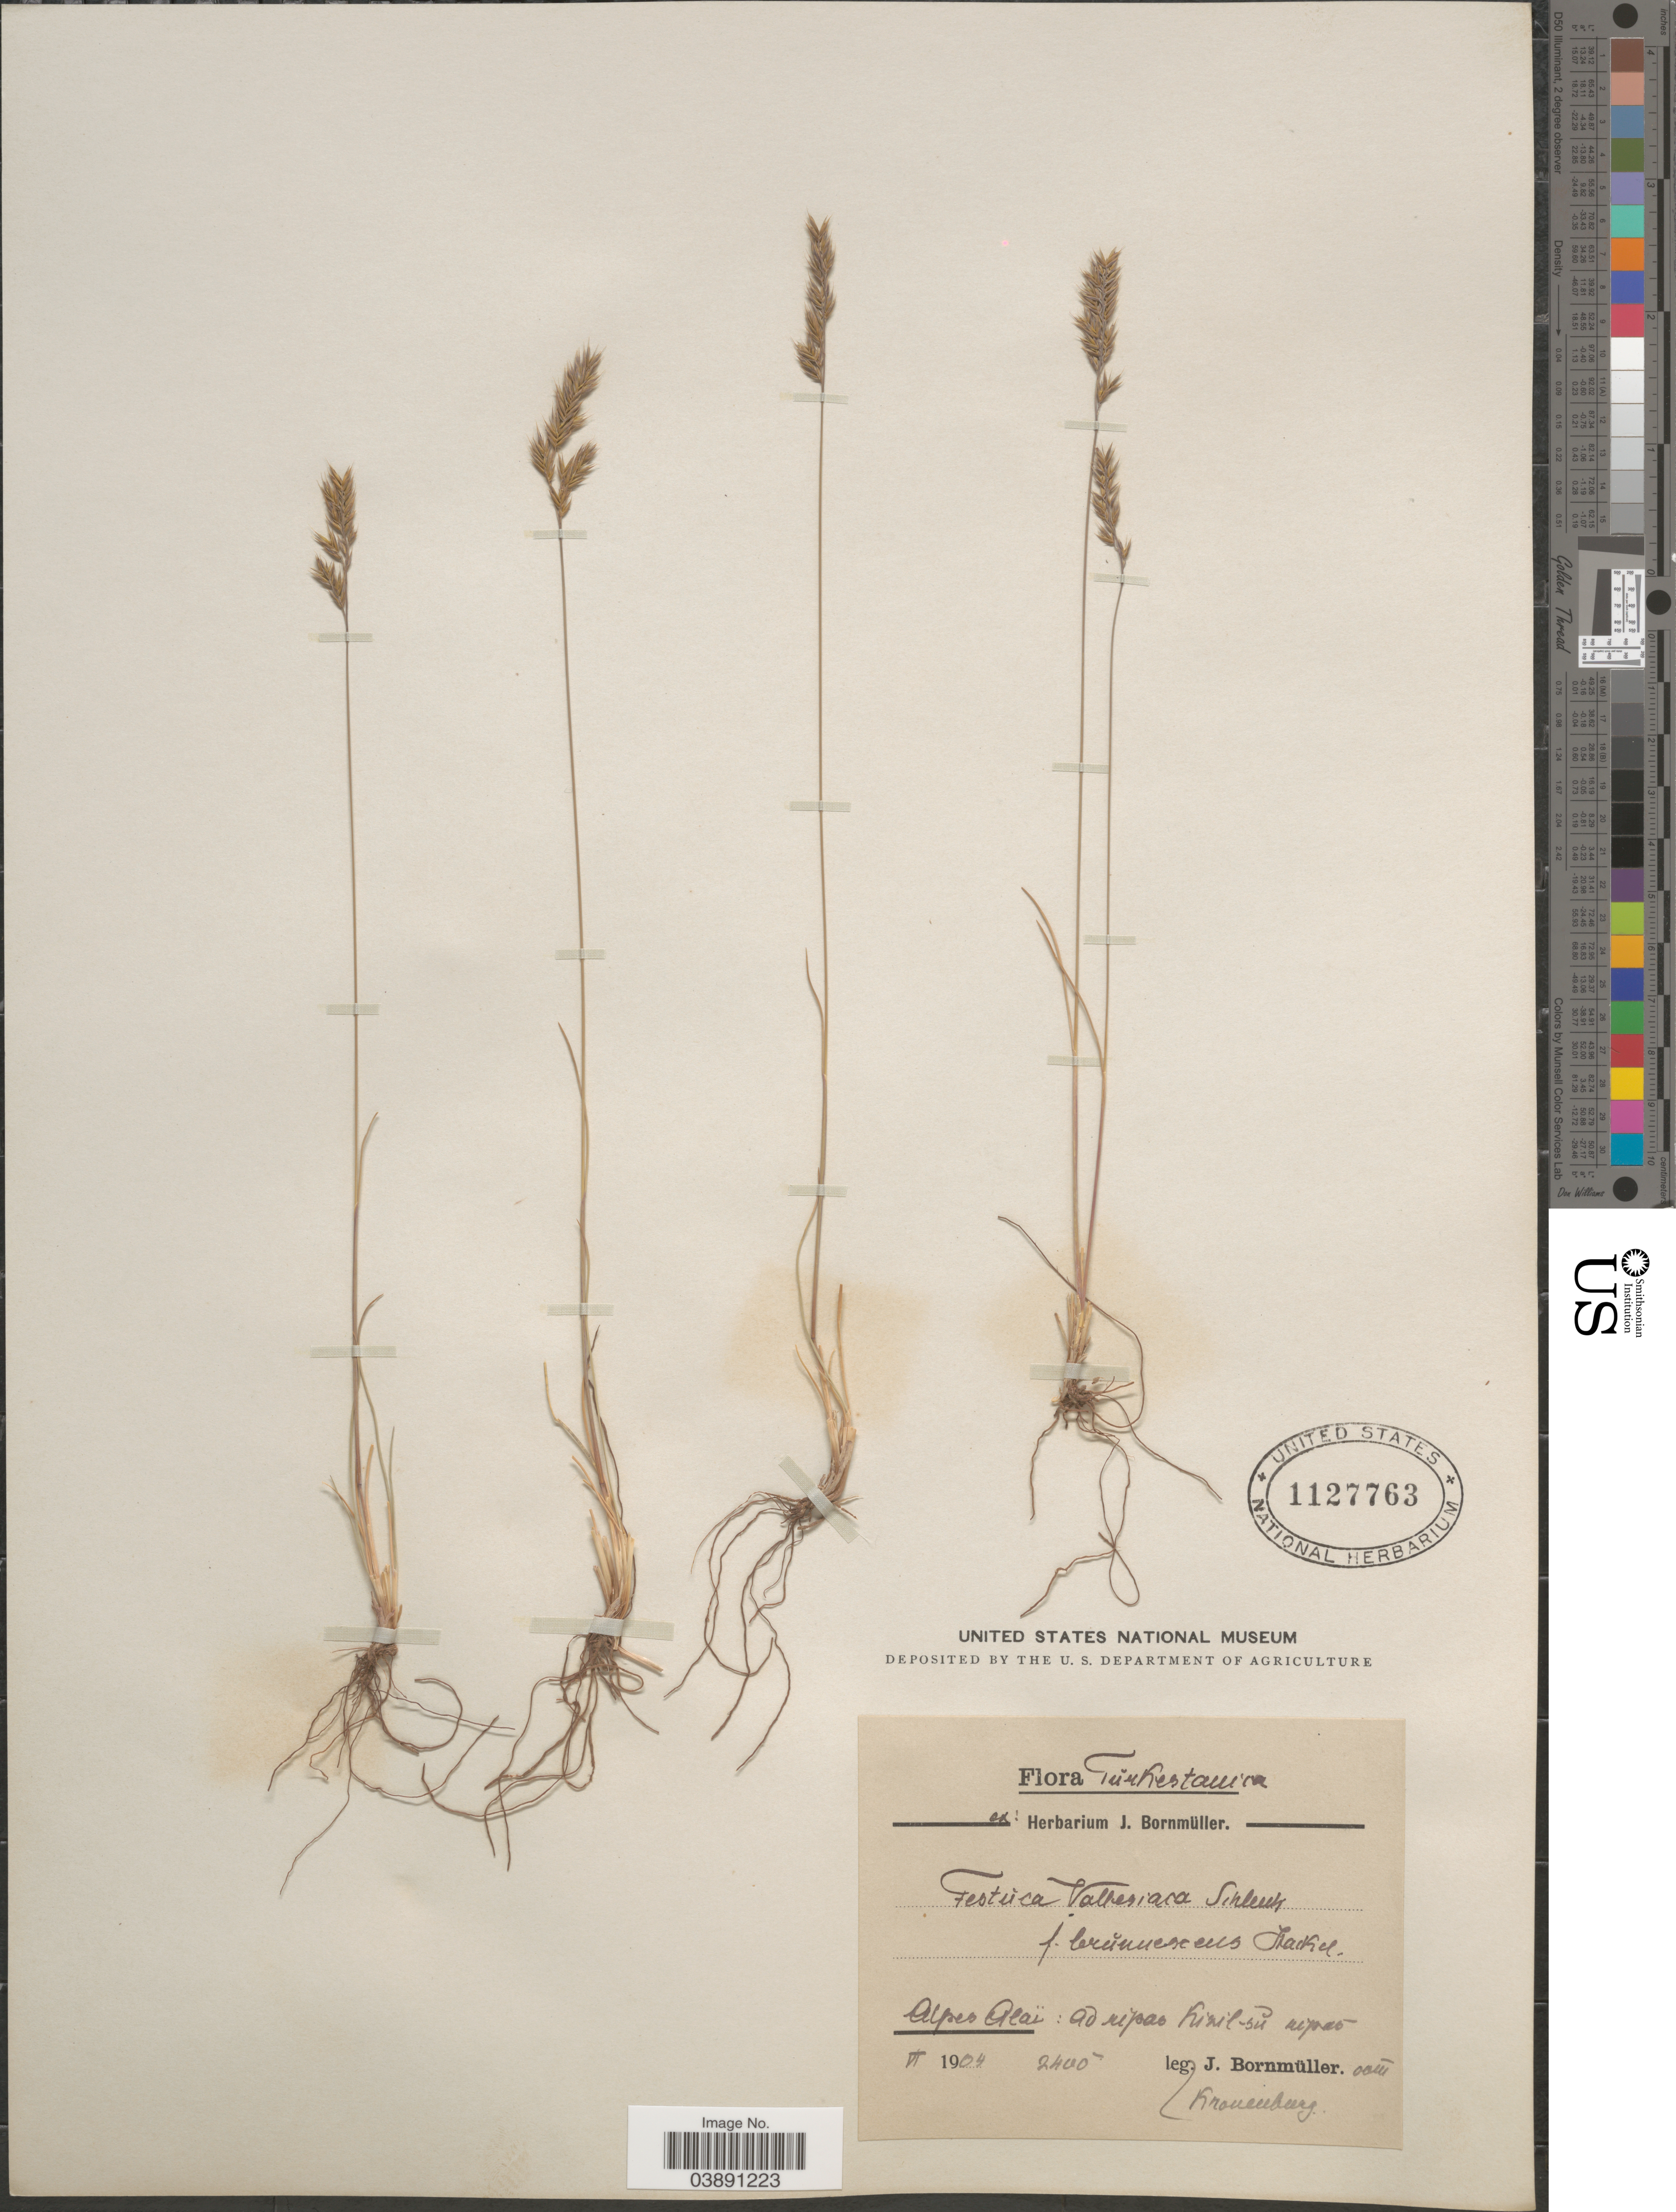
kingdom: Plantae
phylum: Tracheophyta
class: Liliopsida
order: Poales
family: Poaceae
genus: Festuca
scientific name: Festuca valesiaca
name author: Schleich. ex Gaudin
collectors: Kronenburg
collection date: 1904-06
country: China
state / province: Xinjiang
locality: Turkestanica. Alpes Alaï: Ad ripas Kizil-su ripes.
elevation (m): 732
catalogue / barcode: US 1127763